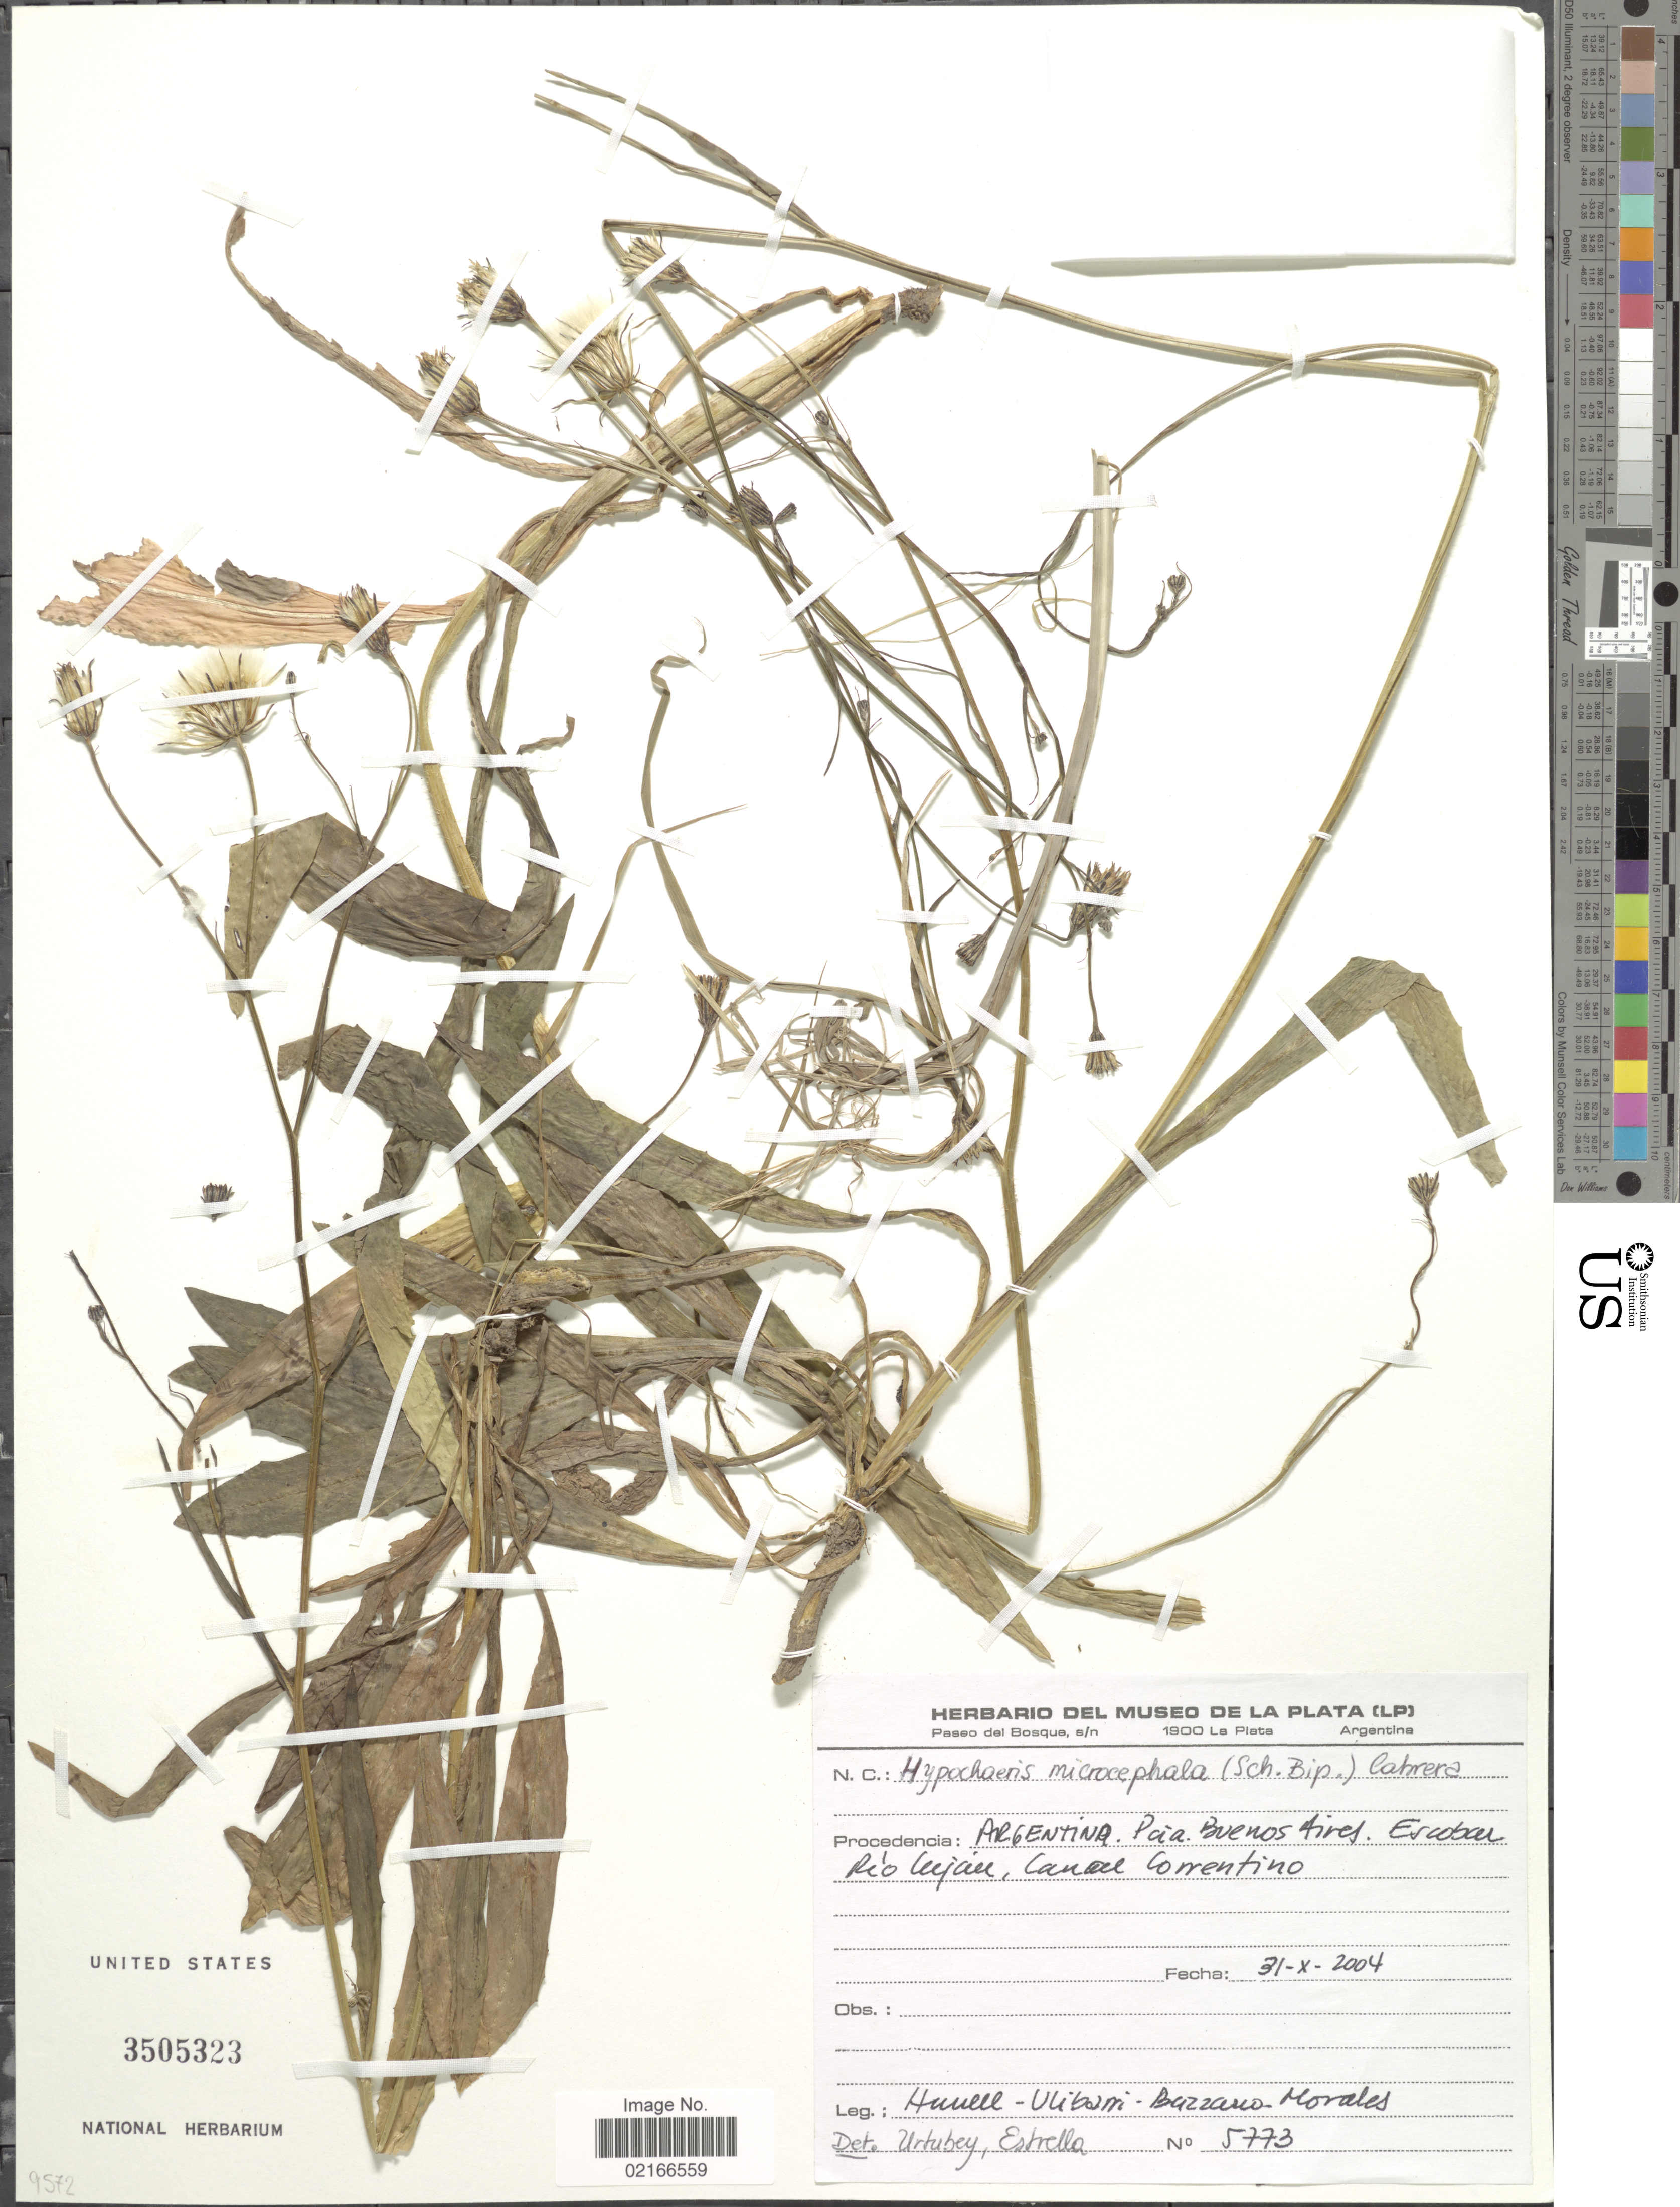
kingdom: Plantae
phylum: Tracheophyta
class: Magnoliopsida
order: Asterales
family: Asteraceae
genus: Hypochaeris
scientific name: Hypochaeris microcephala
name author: (Sch. Bip.) Cabrera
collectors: Huwell, Ulibarri, Bazzano & Morales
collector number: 5773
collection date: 2004-10-31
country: Argentina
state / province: Buenos Aires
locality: Escobar Río Lujan, Canal Correntino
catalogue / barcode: US 3505323